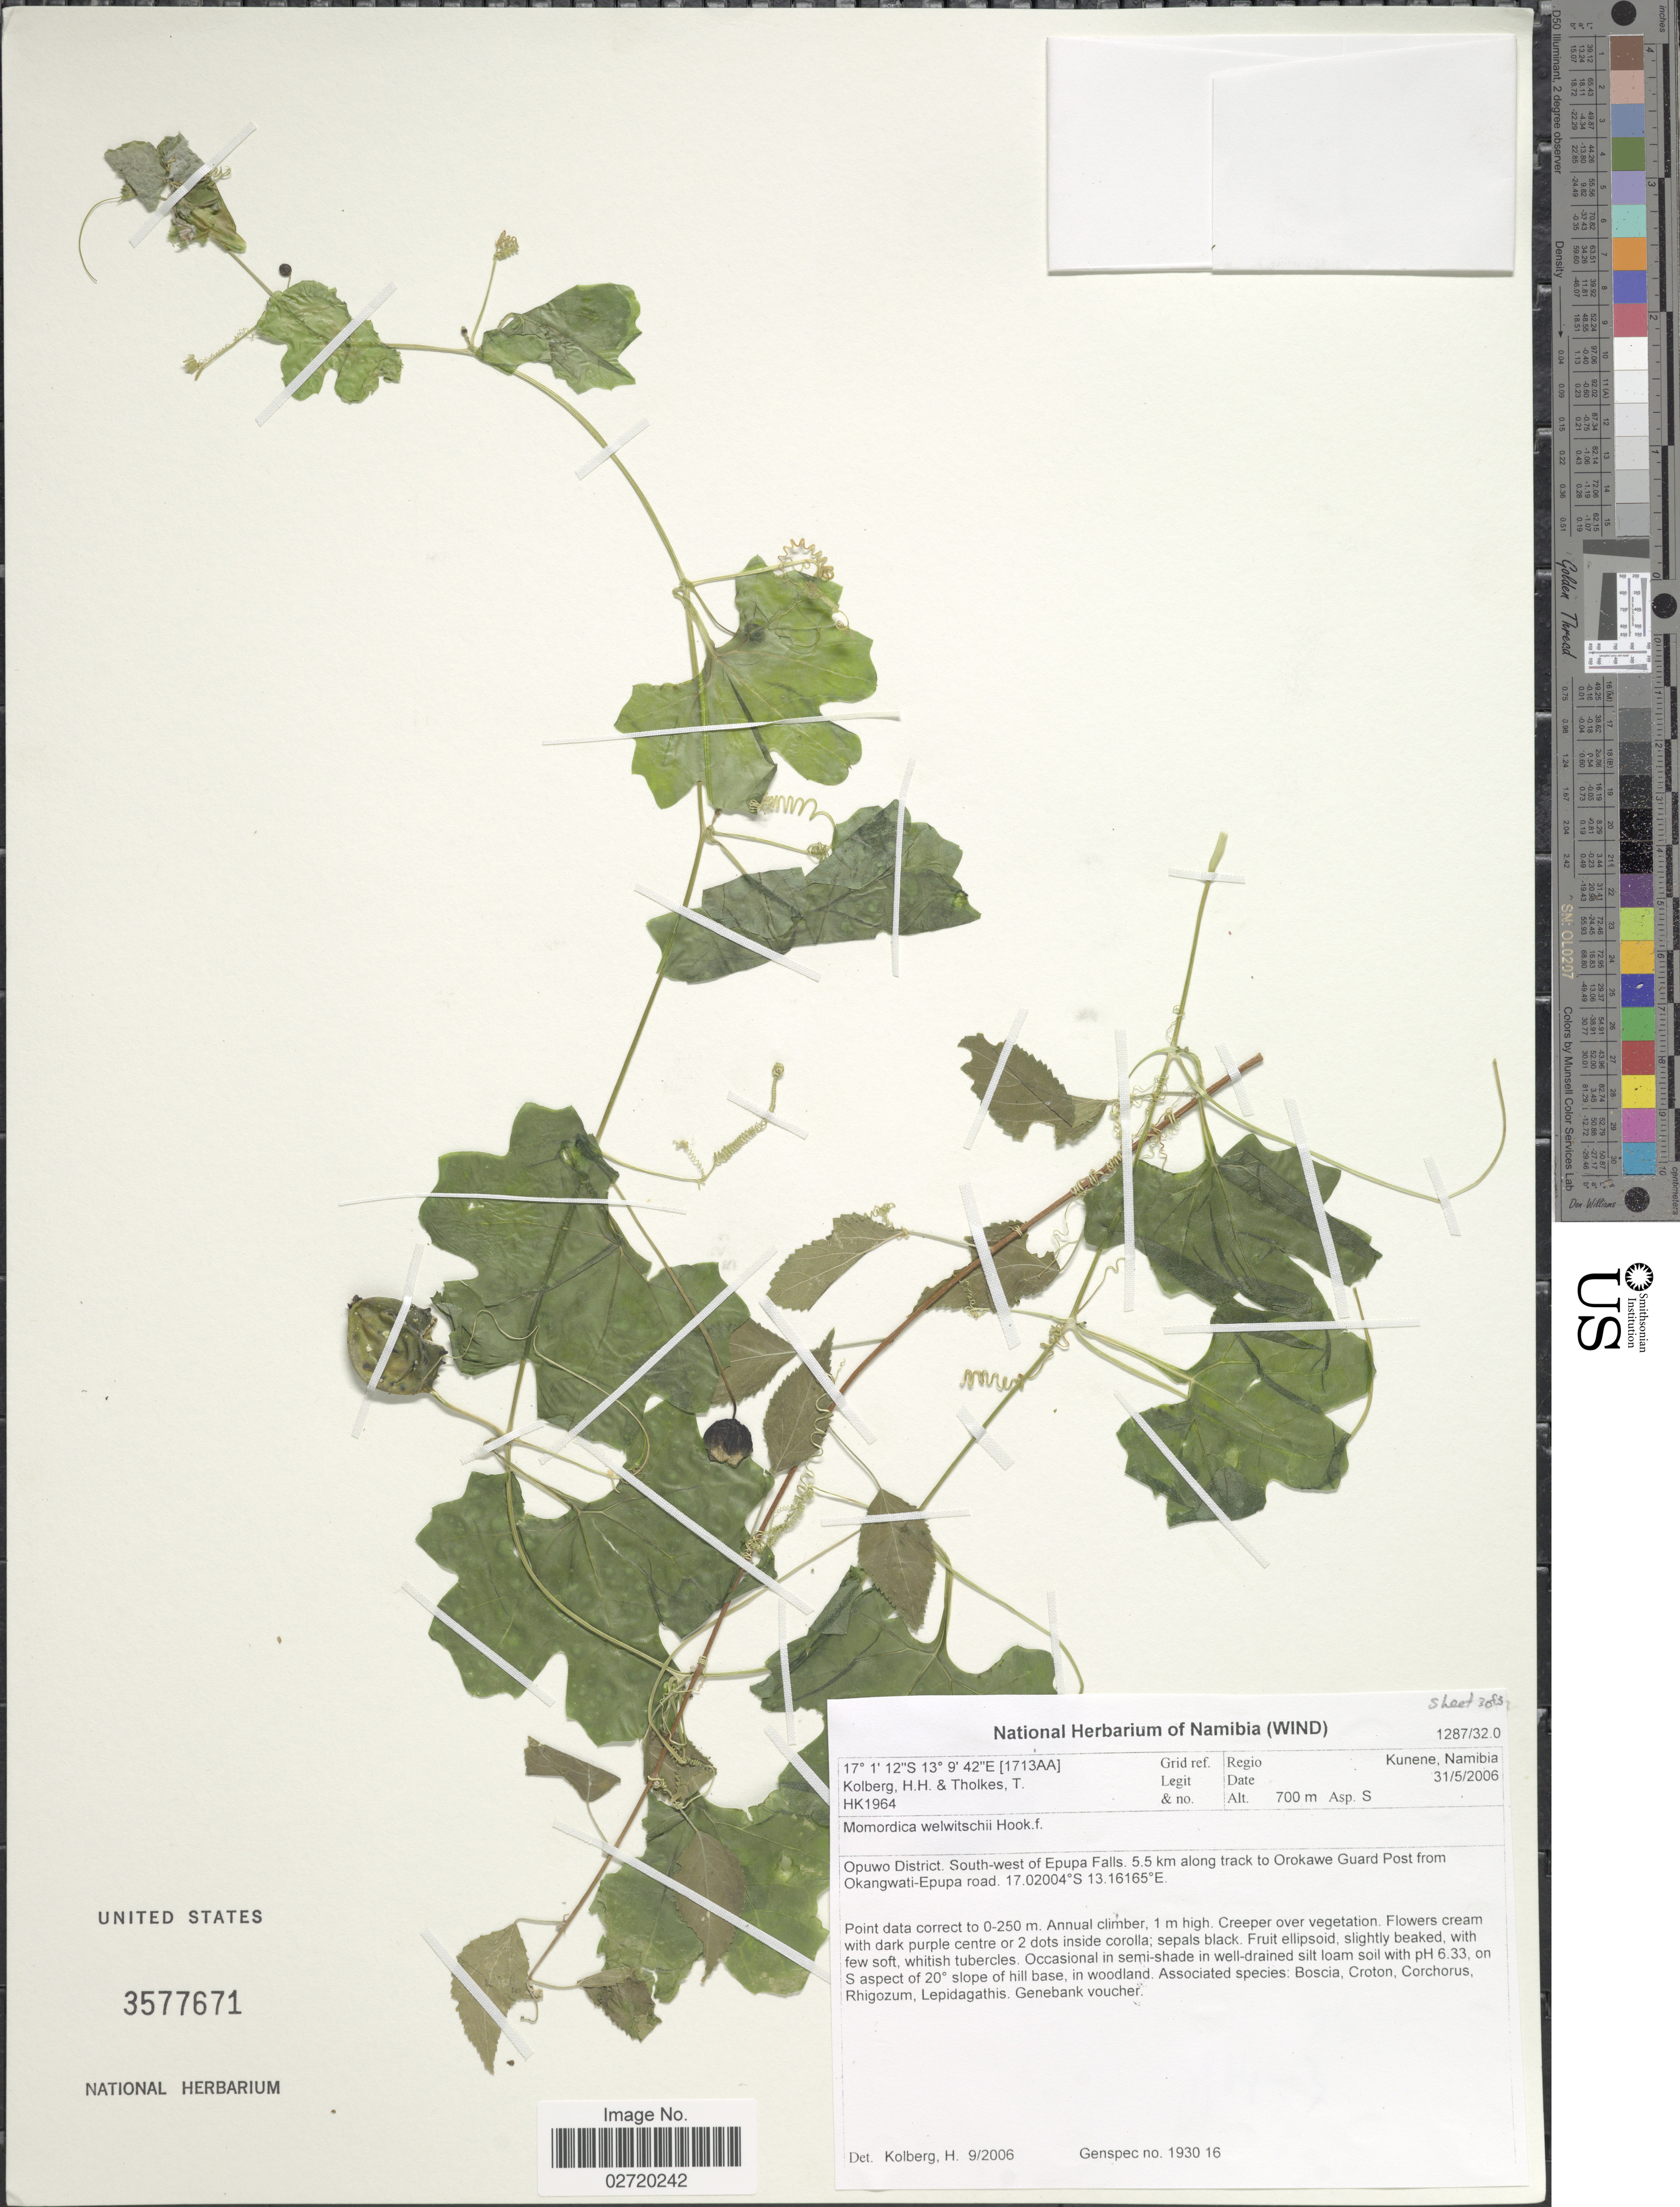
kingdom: Plantae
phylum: Tracheophyta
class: Magnoliopsida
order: Cucurbitales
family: Cucurbitaceae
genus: Momordica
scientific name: Momordica welwitschii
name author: Hook. f.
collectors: H. H. Kolberg & T. Tholkes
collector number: HK1964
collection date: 2006-05-31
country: Namibia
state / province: Kunene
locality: Regio Kunene, Namibia, Grid. ref. [1713AA], Opuwo District, South-west of Epupa Falls, 5.5 km along track to Orokawe Guard Post from Okangwati-Epupa road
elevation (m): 700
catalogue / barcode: US 3577671